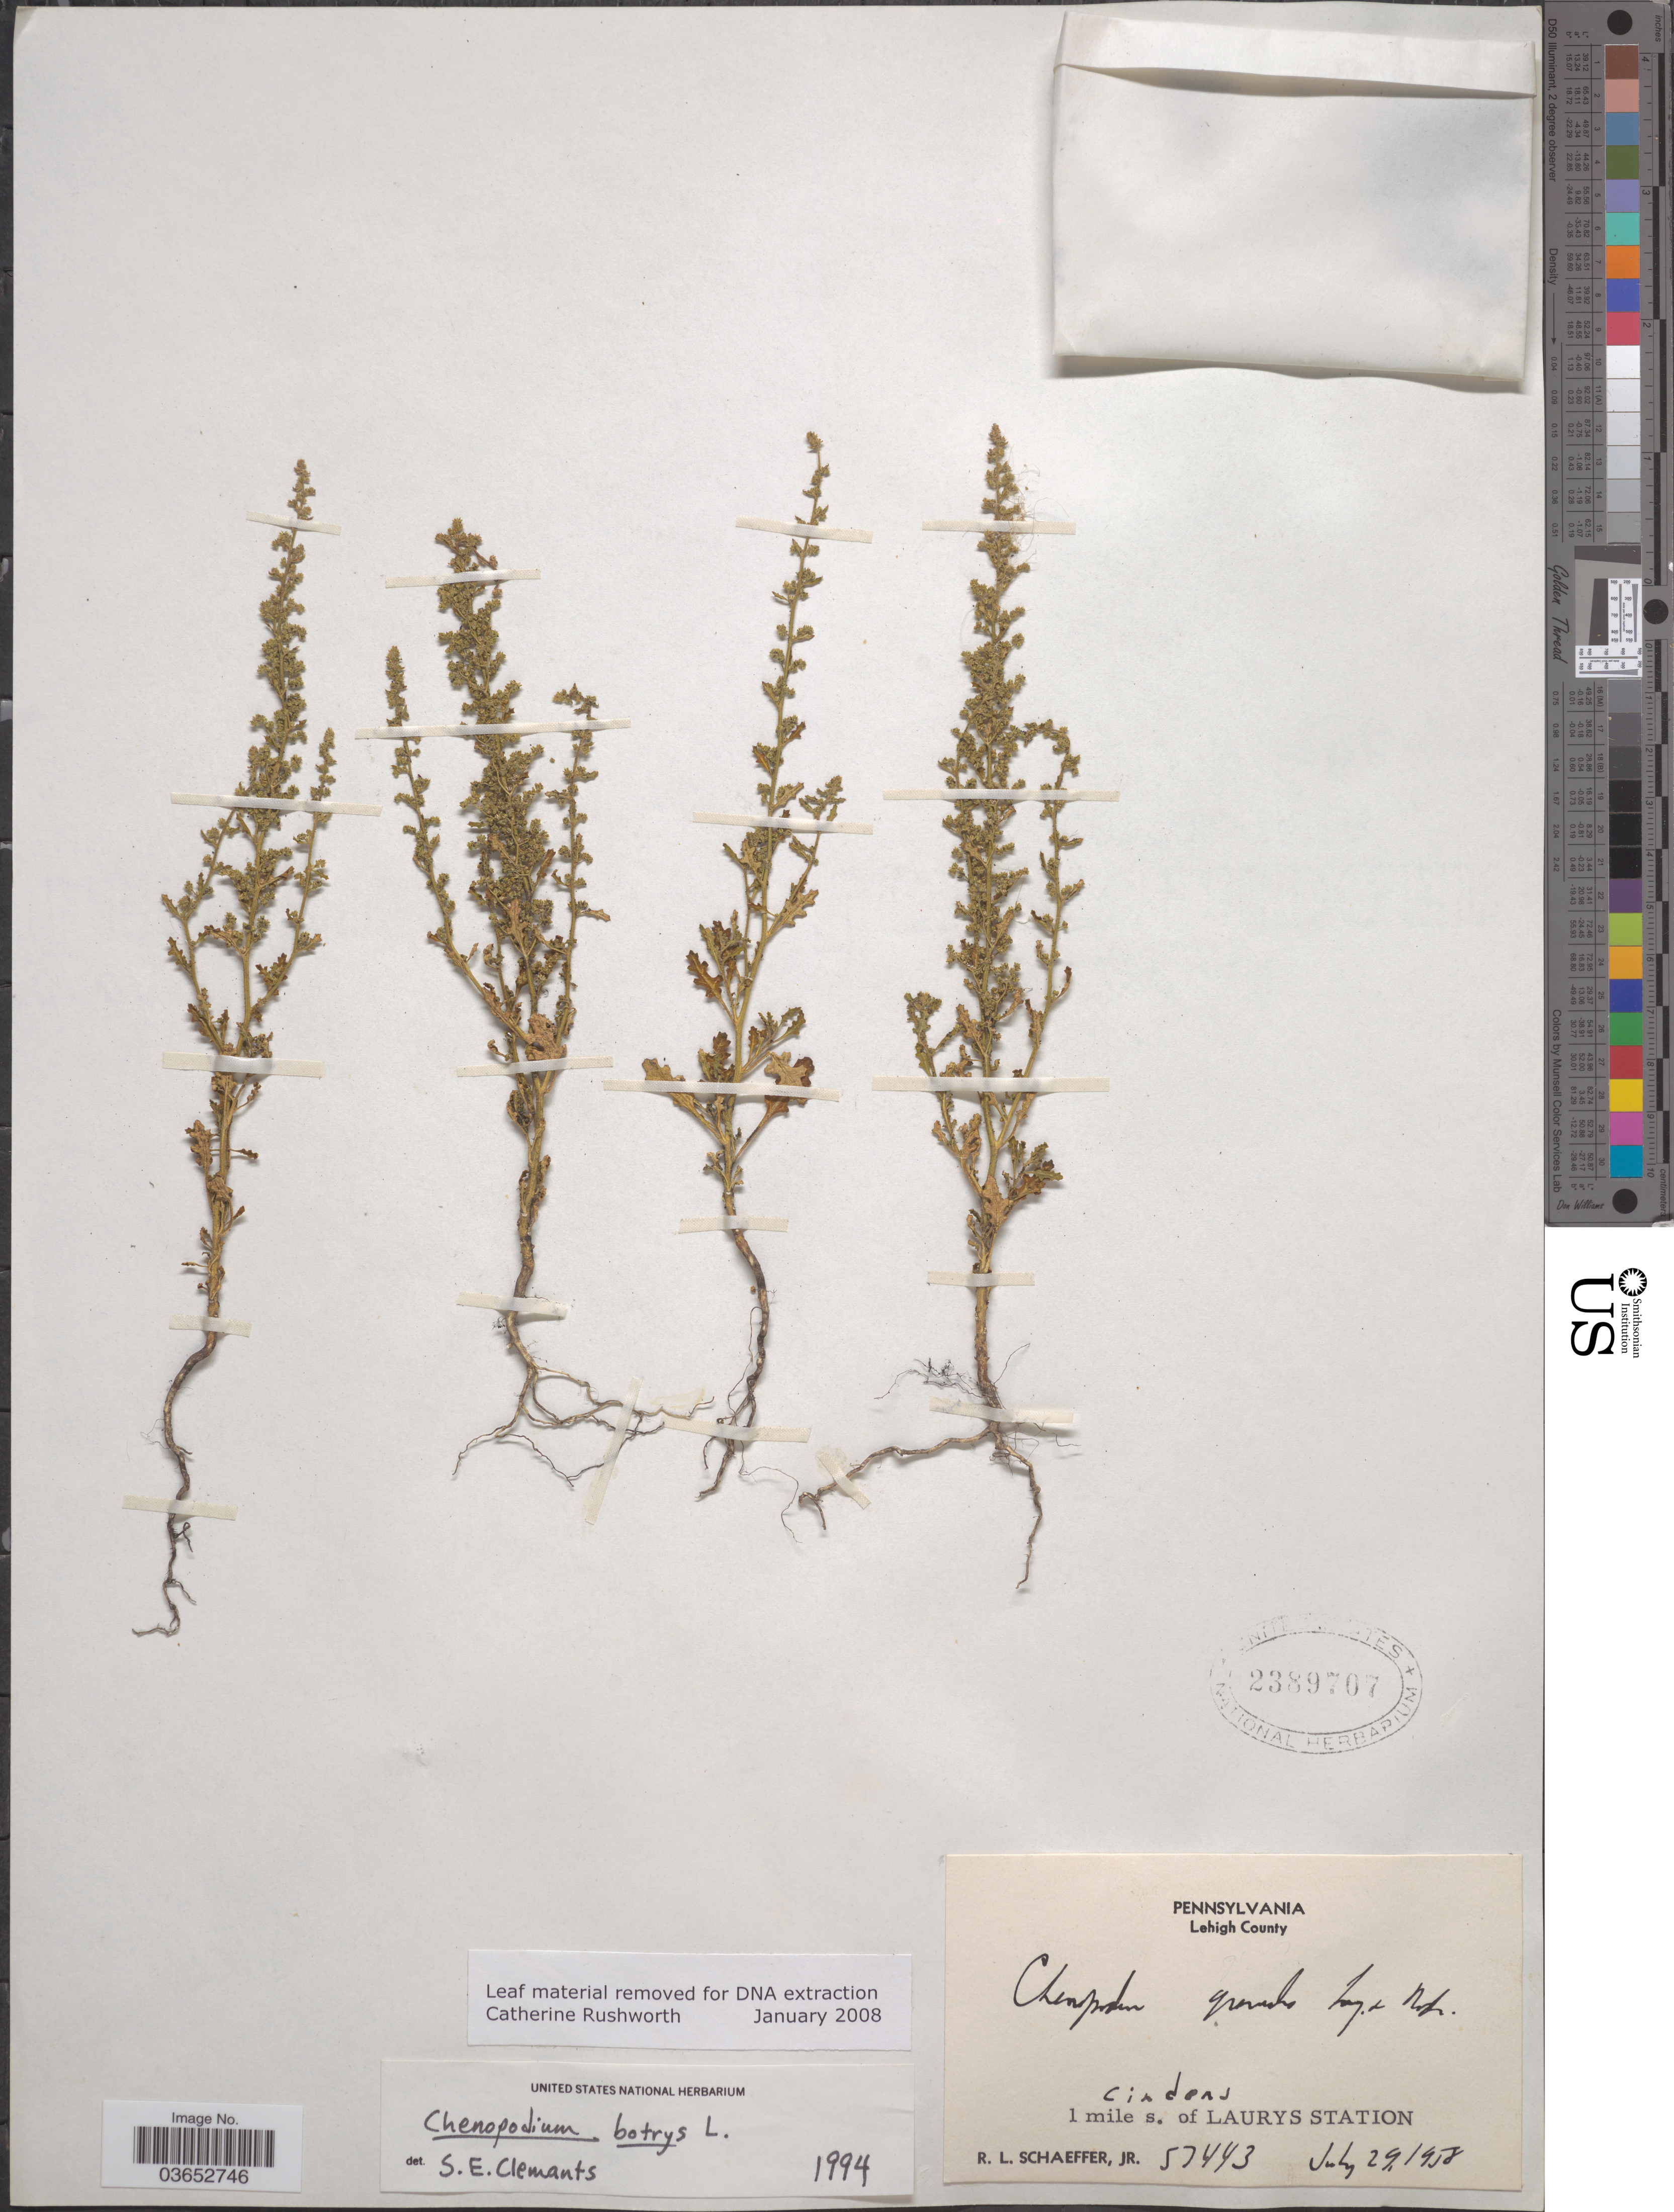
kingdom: Plantae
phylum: Tracheophyta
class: Magnoliopsida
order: Caryophyllales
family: Amaranthaceae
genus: Chenopodium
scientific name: Chenopodium botrys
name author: L.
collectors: R. L. Schaeffer Jr.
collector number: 57443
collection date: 1958-07-29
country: United States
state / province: Pennsylvania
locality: Lehigh County. 1 mile s. of Laurys Station.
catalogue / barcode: US 2389707